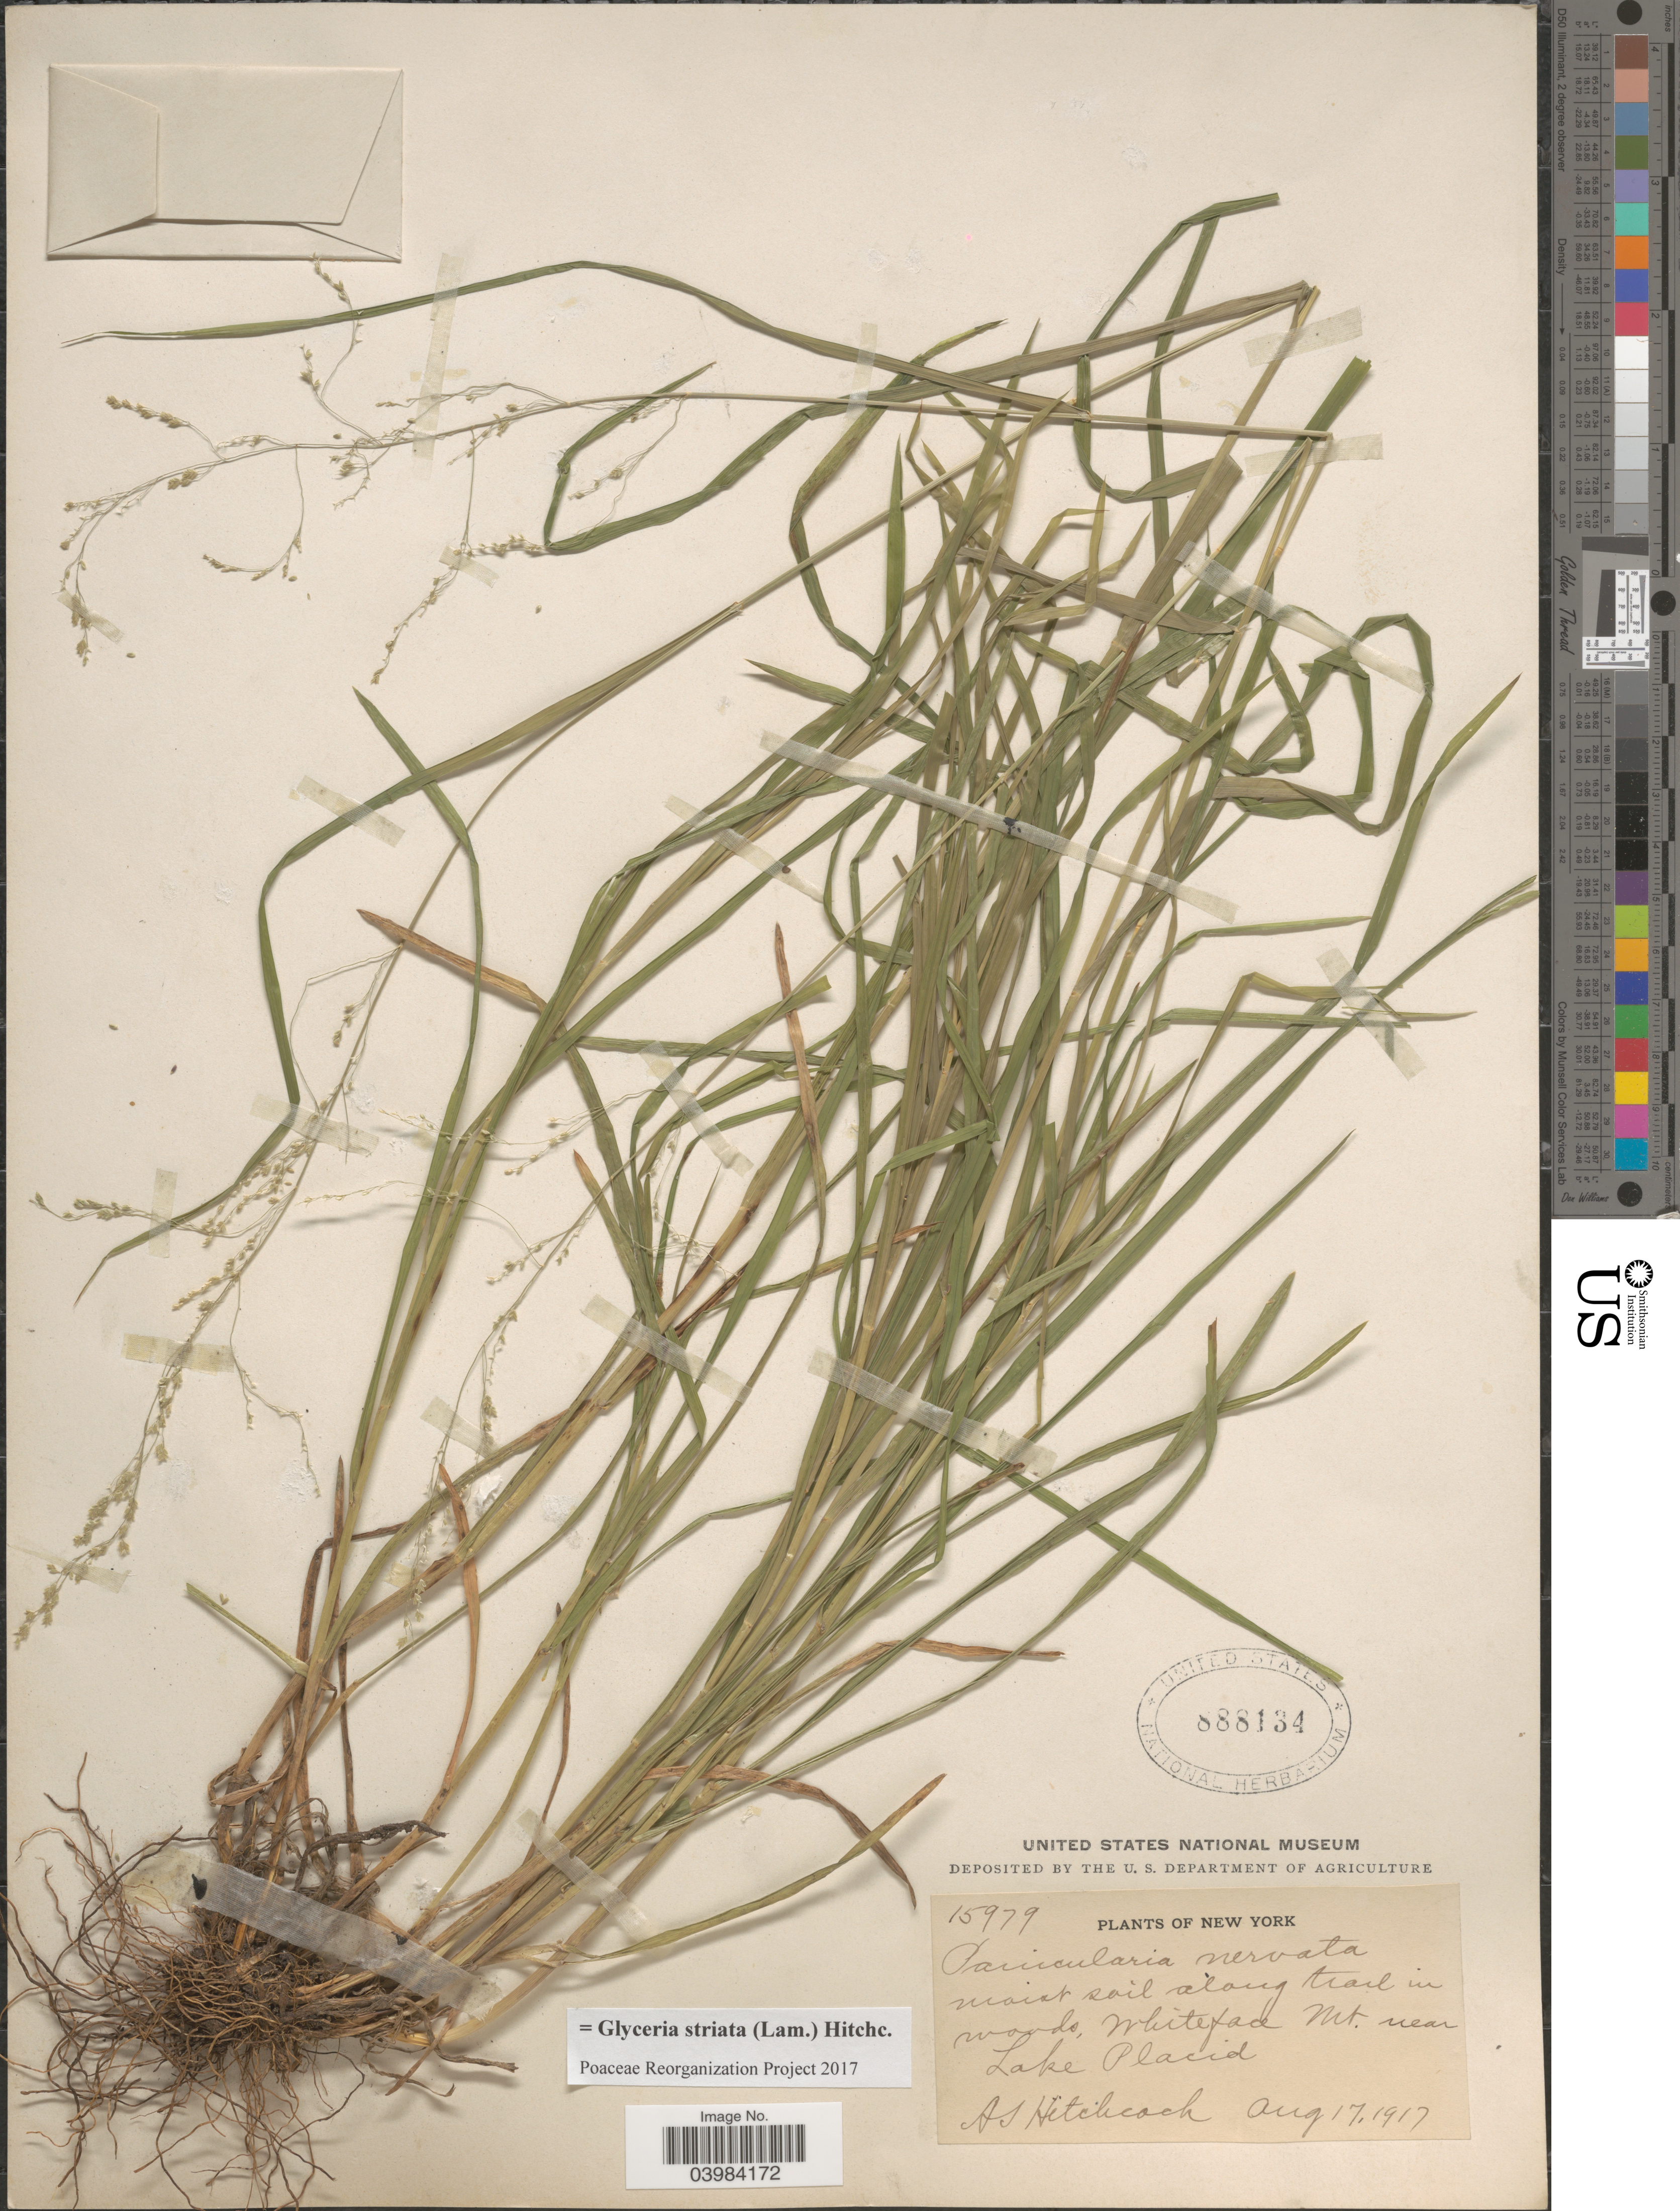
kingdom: Plantae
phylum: Tracheophyta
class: Liliopsida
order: Poales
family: Poaceae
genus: Glyceria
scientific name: Glyceria striata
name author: (Lam.) Hitchc.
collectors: A. S. Hitchcock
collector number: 15979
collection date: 1917-08-17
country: United States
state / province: New York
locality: Along trail in woods, Whiteface Mt. near Lake Placid.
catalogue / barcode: US 888134